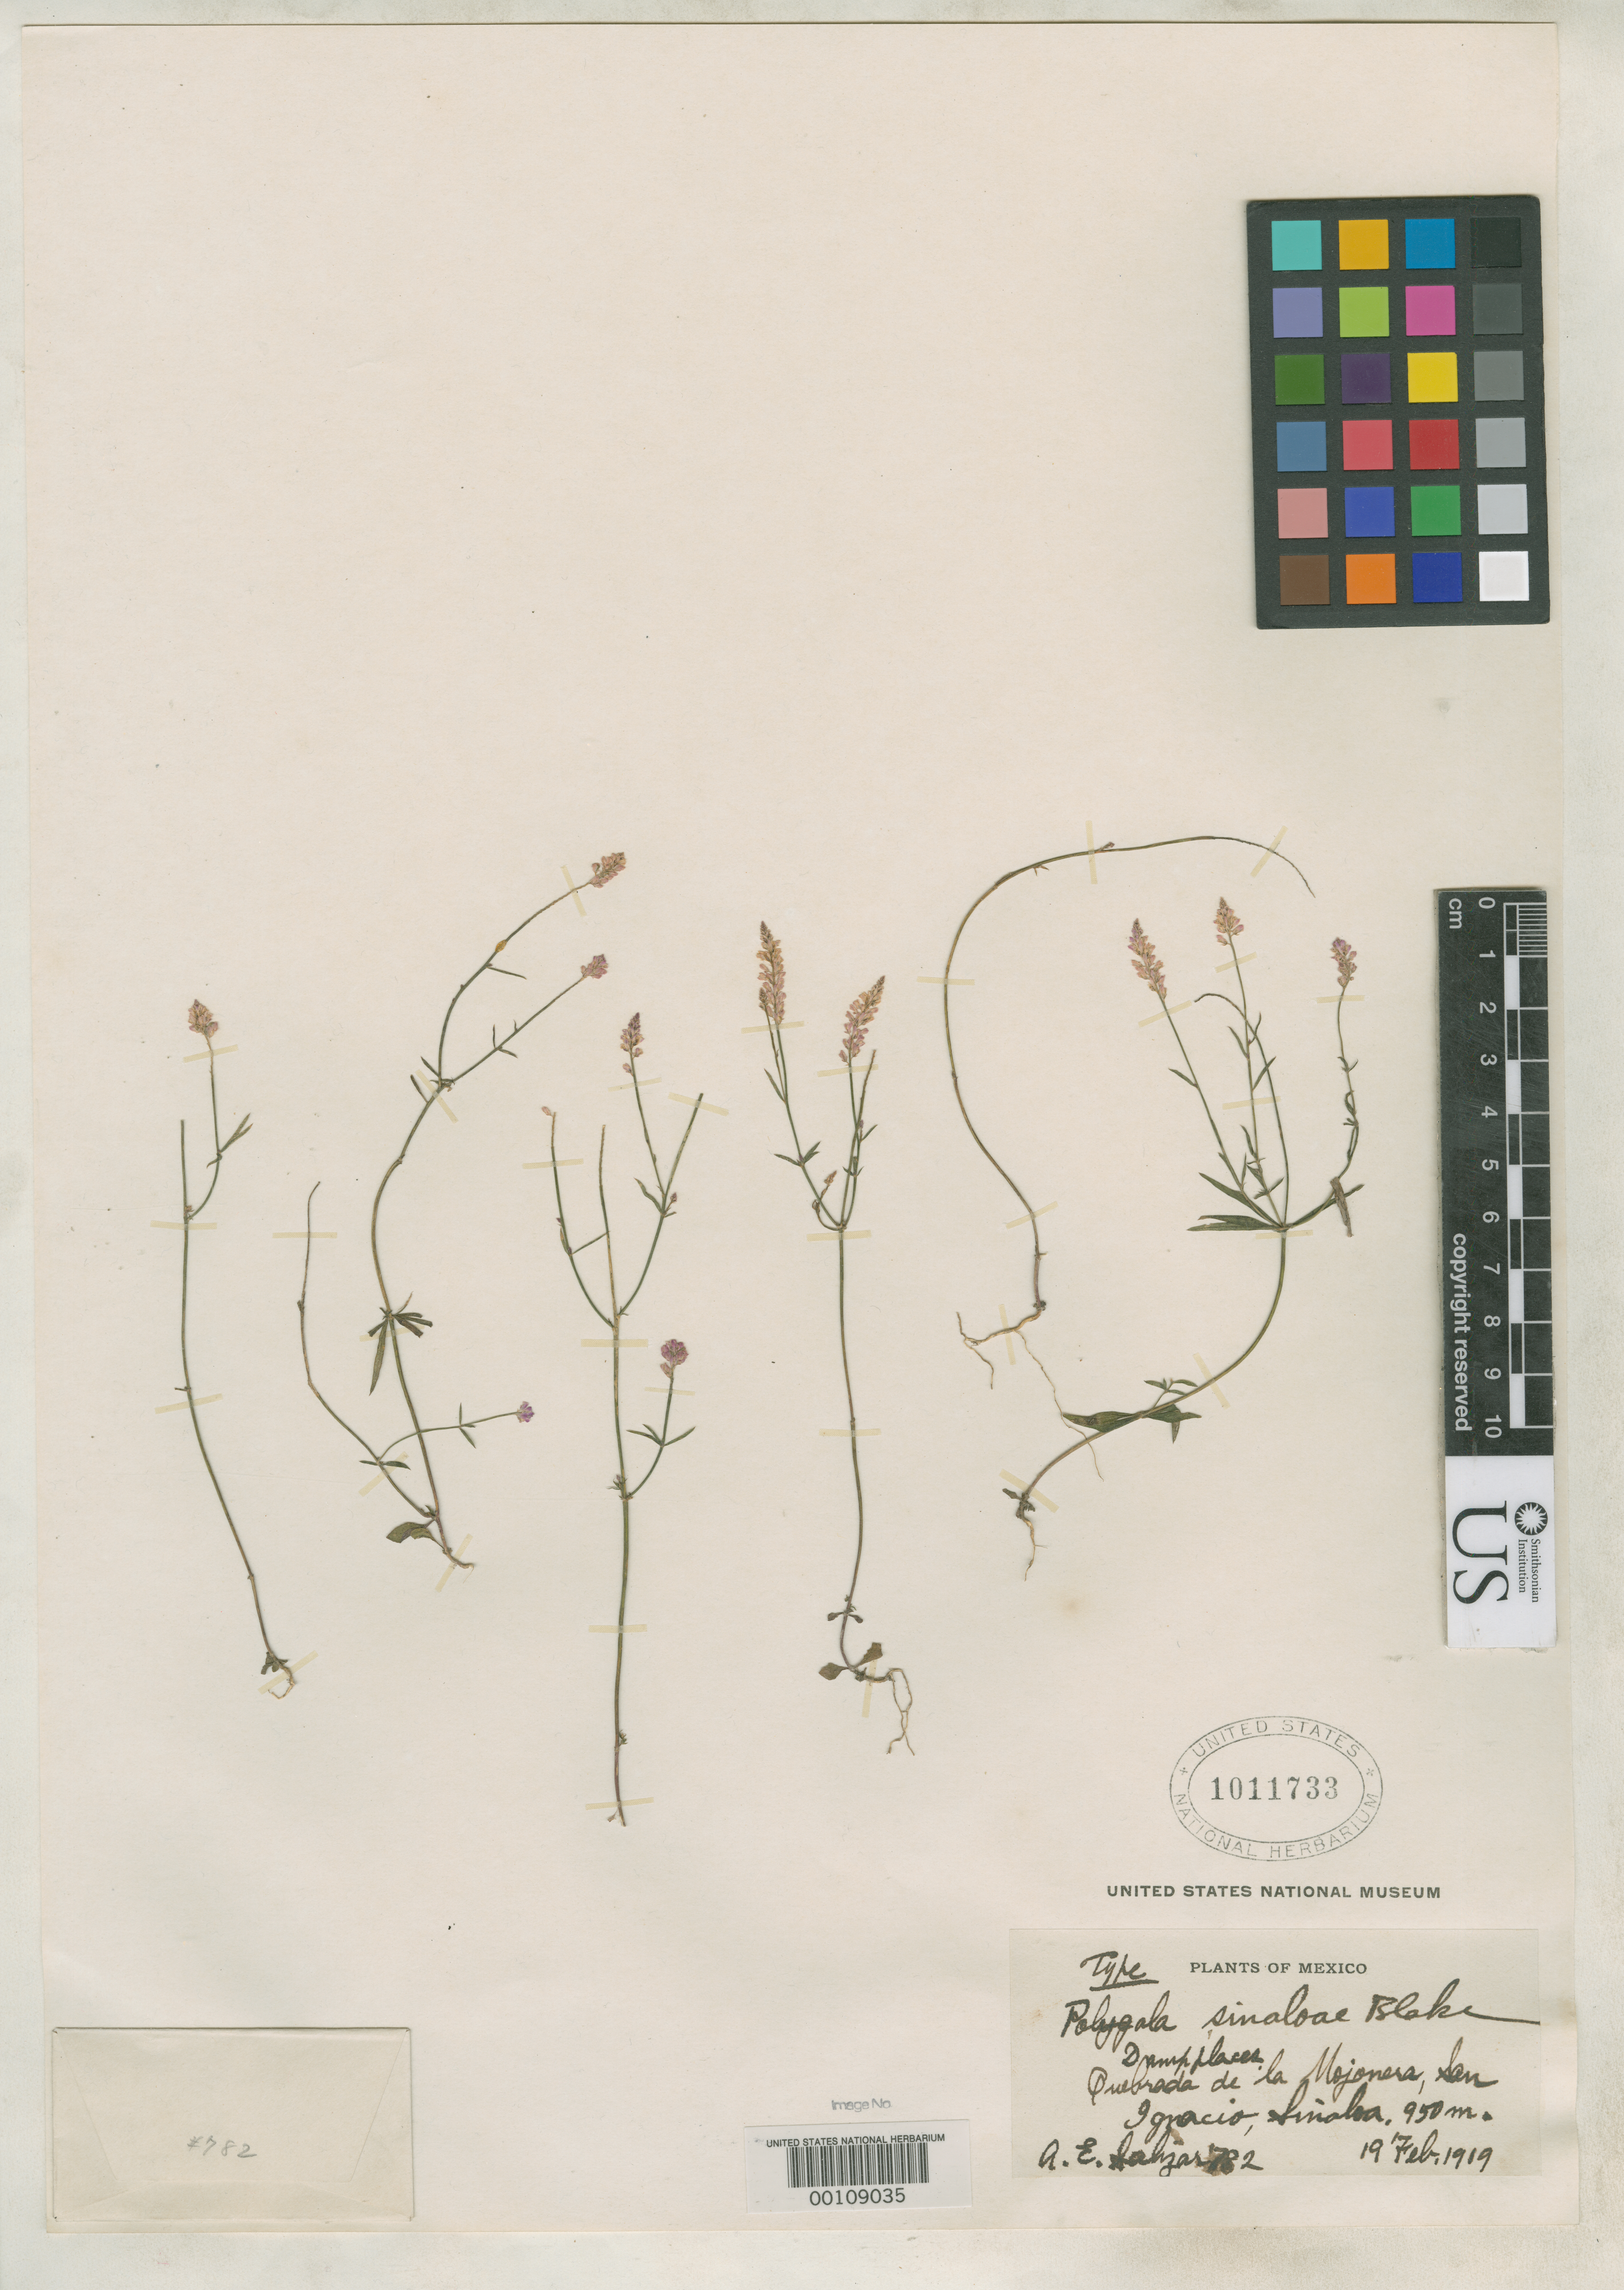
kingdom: Plantae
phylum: Tracheophyta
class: Magnoliopsida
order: Fabales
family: Polygalaceae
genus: Polygala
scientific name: Polygala sinaloae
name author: S.F. Blake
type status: Holotype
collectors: A. E. Salazar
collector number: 782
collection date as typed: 19 Feb 1919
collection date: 1919-02-19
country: Mexico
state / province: Sinaloa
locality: Quebrada de La Mojonera, San Ignacio.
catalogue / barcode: US 1011733